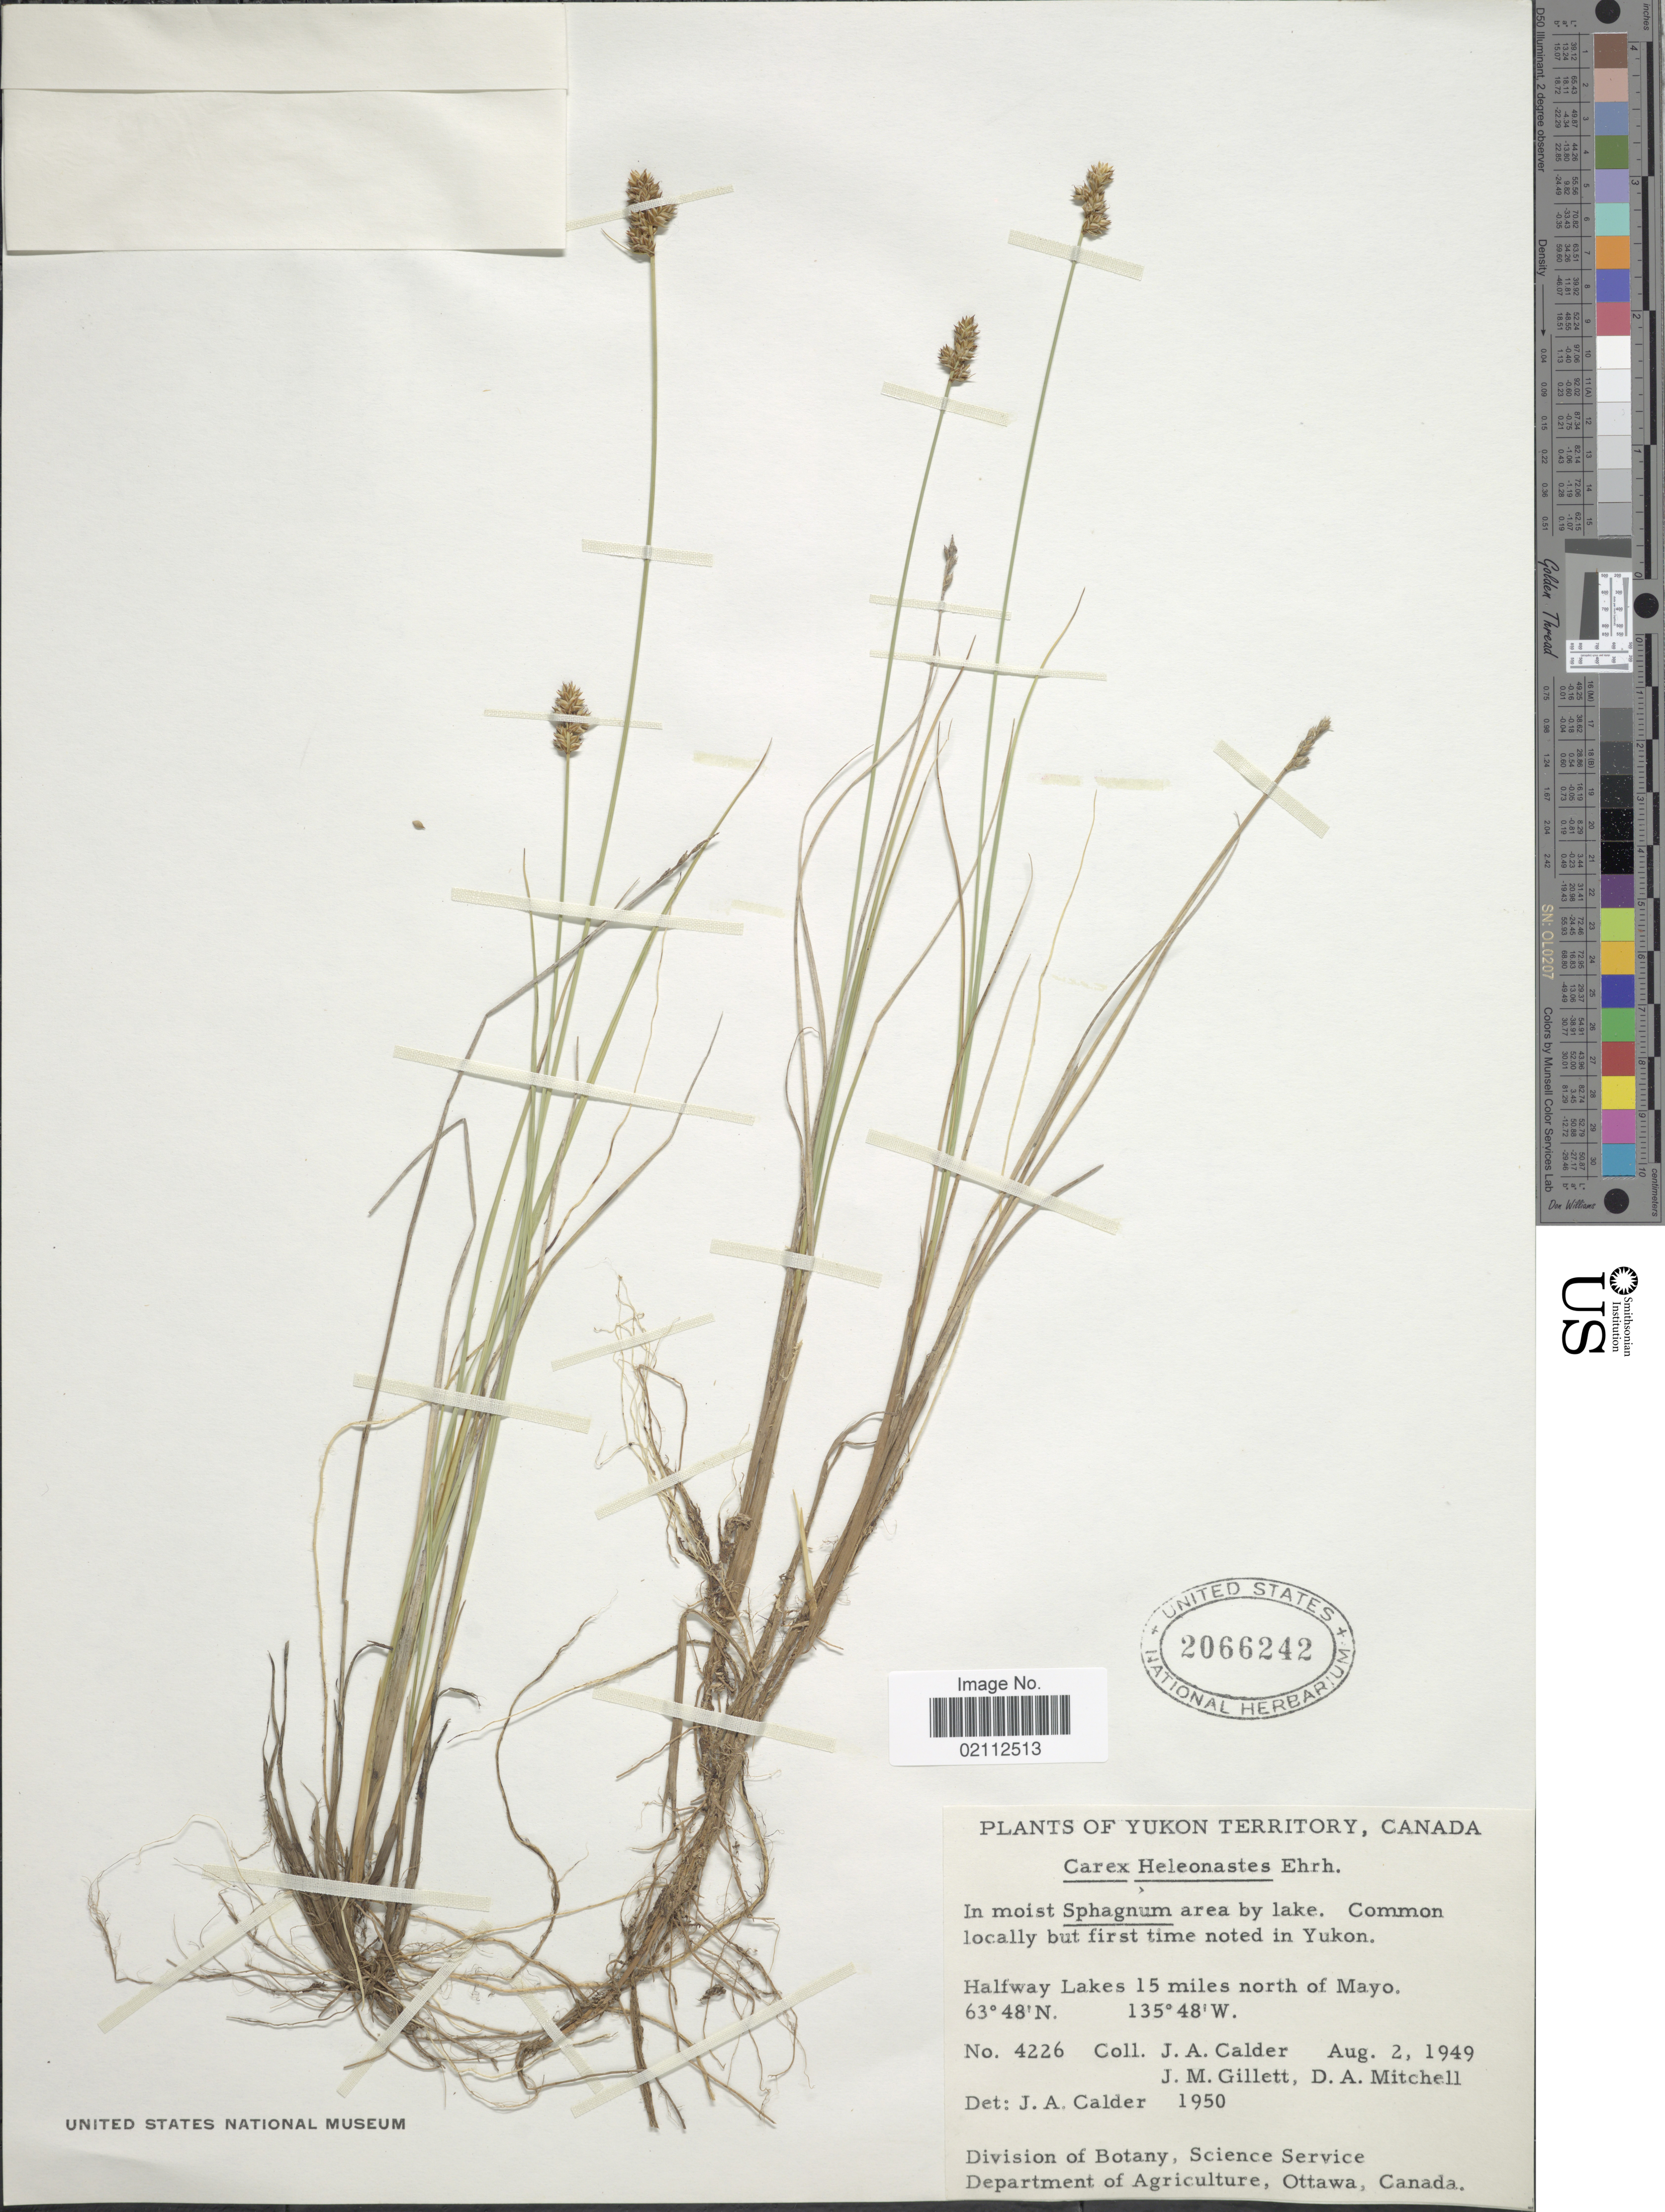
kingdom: Plantae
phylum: Tracheophyta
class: Liliopsida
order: Poales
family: Cyperaceae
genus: Carex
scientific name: Carex heleonastes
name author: Ehrh. ex L. f.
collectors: J. A. Calder, J. M. Gillett & D. Mitchell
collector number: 4226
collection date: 1949-08-02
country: Canada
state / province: Yukon Territory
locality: In area by lake, Halfway Lakes 15 miles north of Mayo.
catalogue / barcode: US 2066242